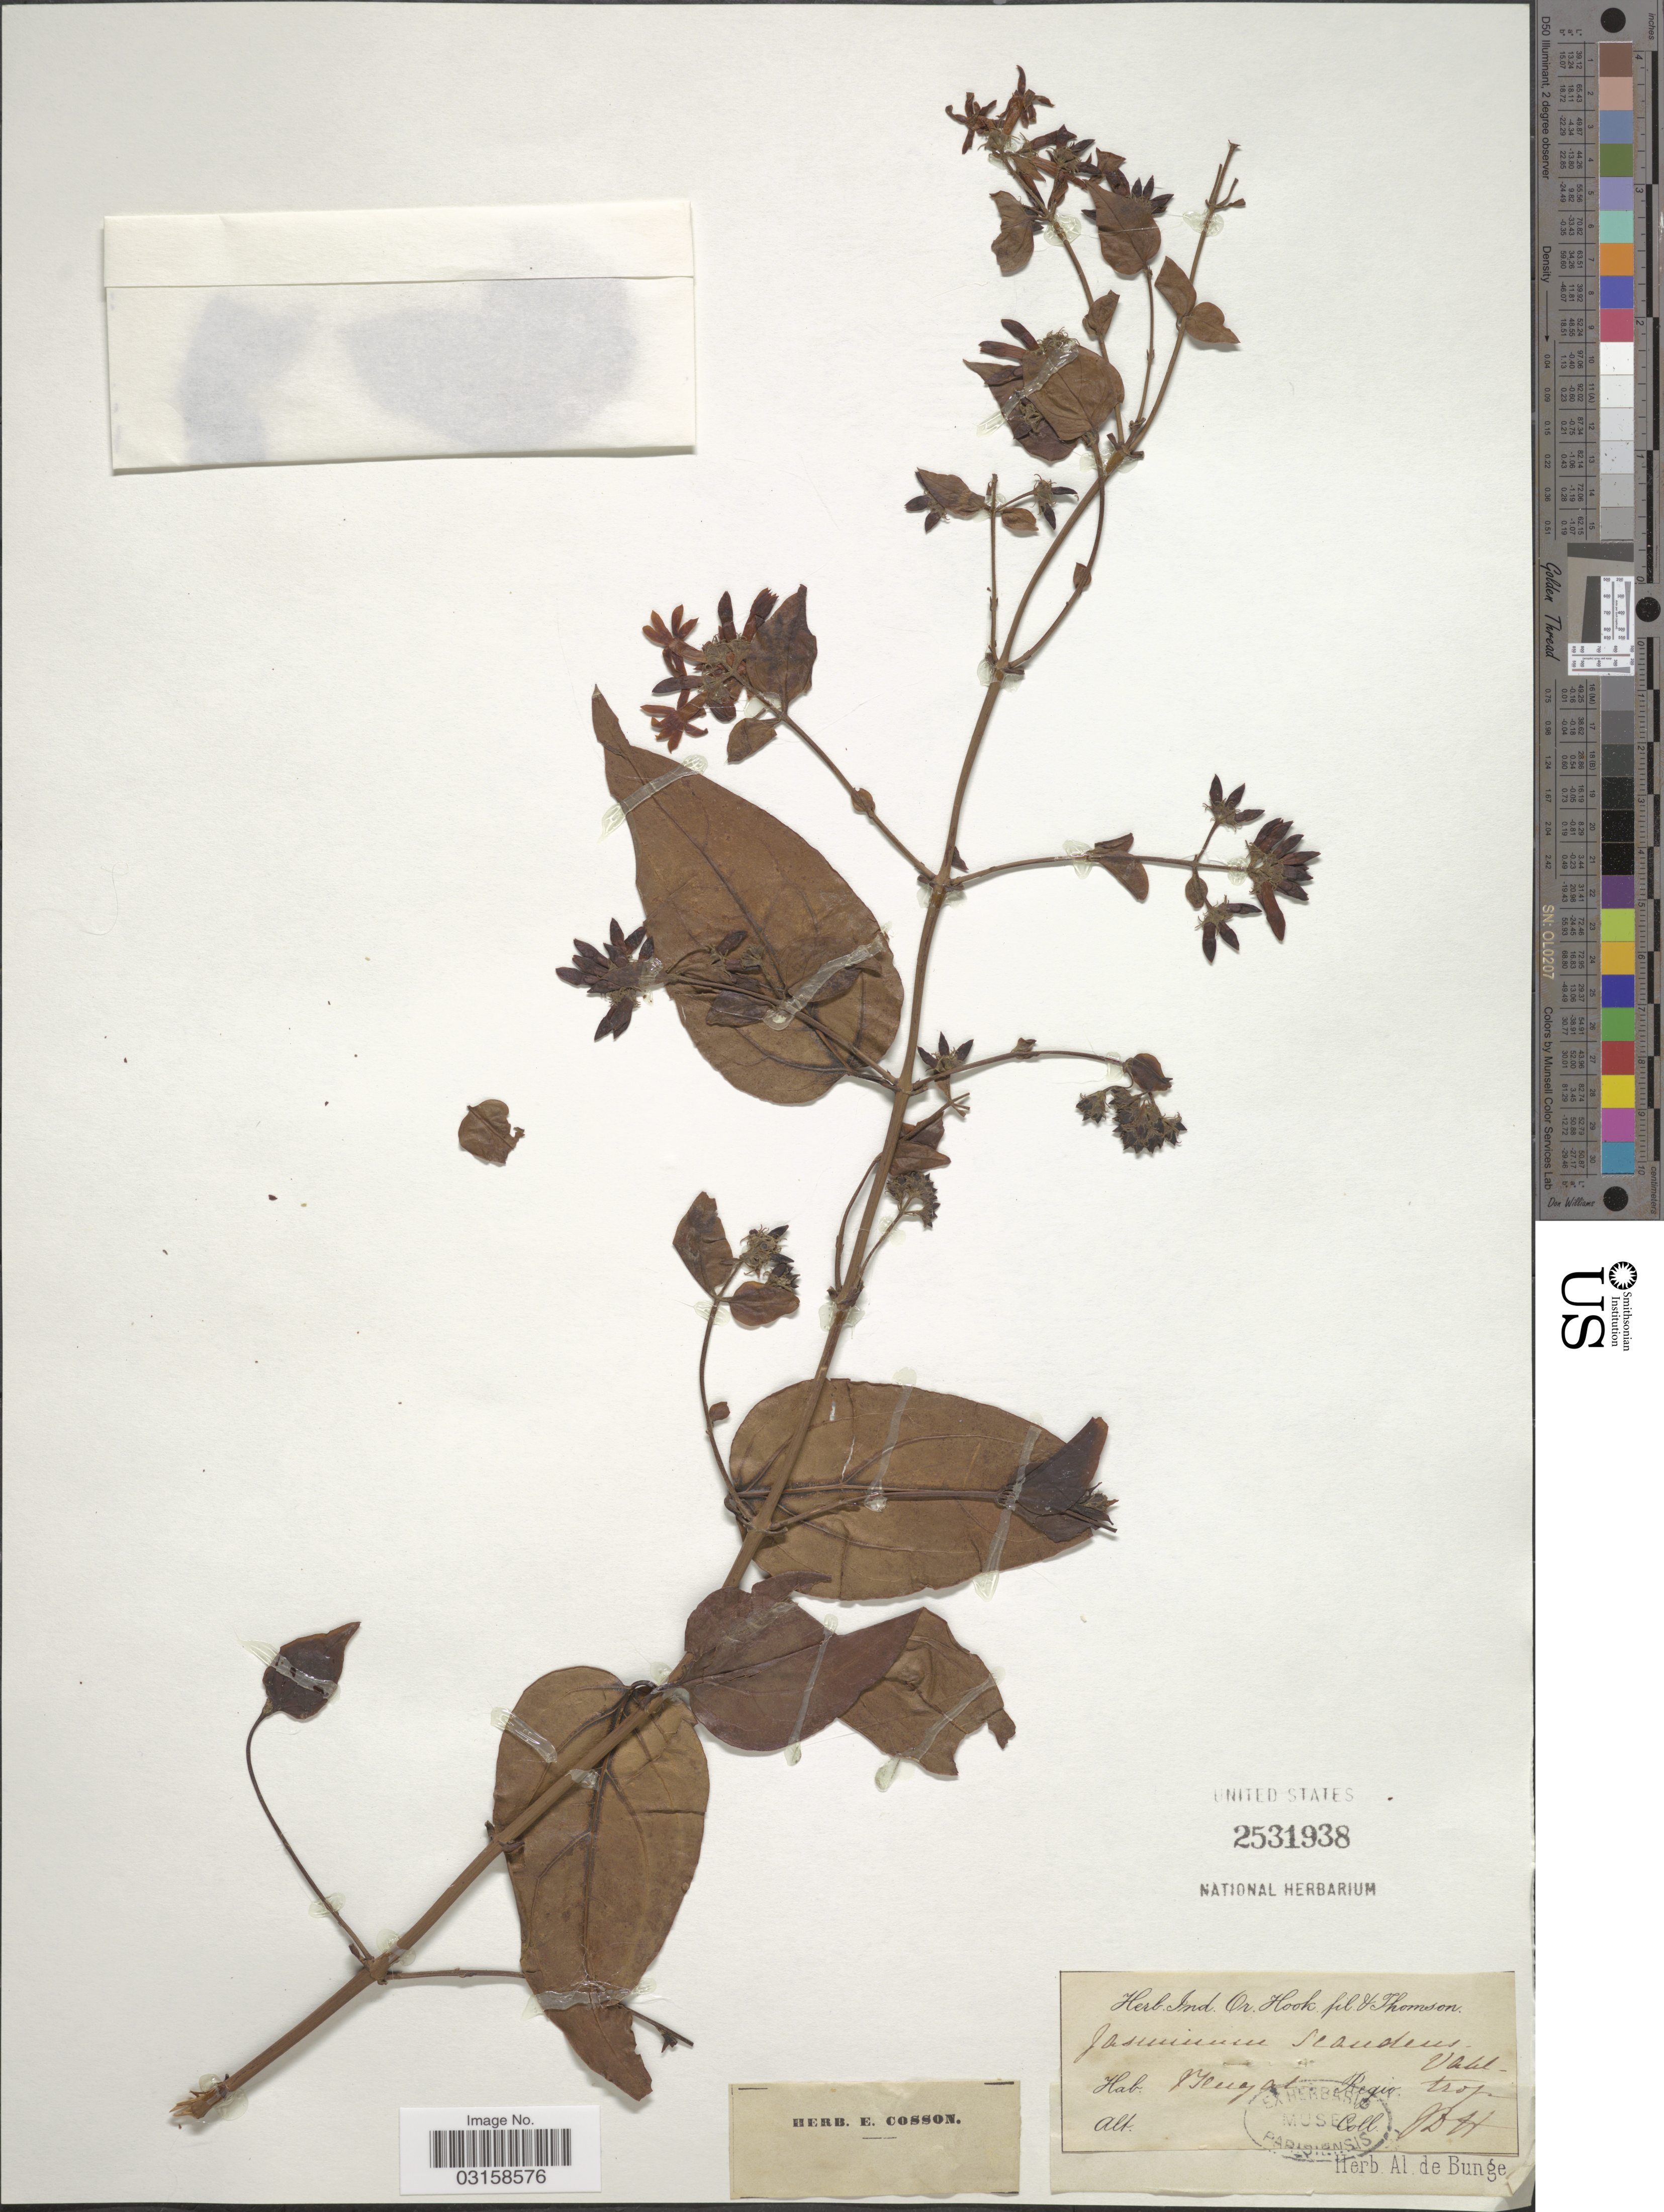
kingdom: Plantae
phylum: Tracheophyta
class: Magnoliopsida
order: Lamiales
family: Oleaceae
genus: Jasminum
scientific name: Jasminum scandens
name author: Vahl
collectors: J. D. Hooker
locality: Bengal.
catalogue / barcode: US 2531938